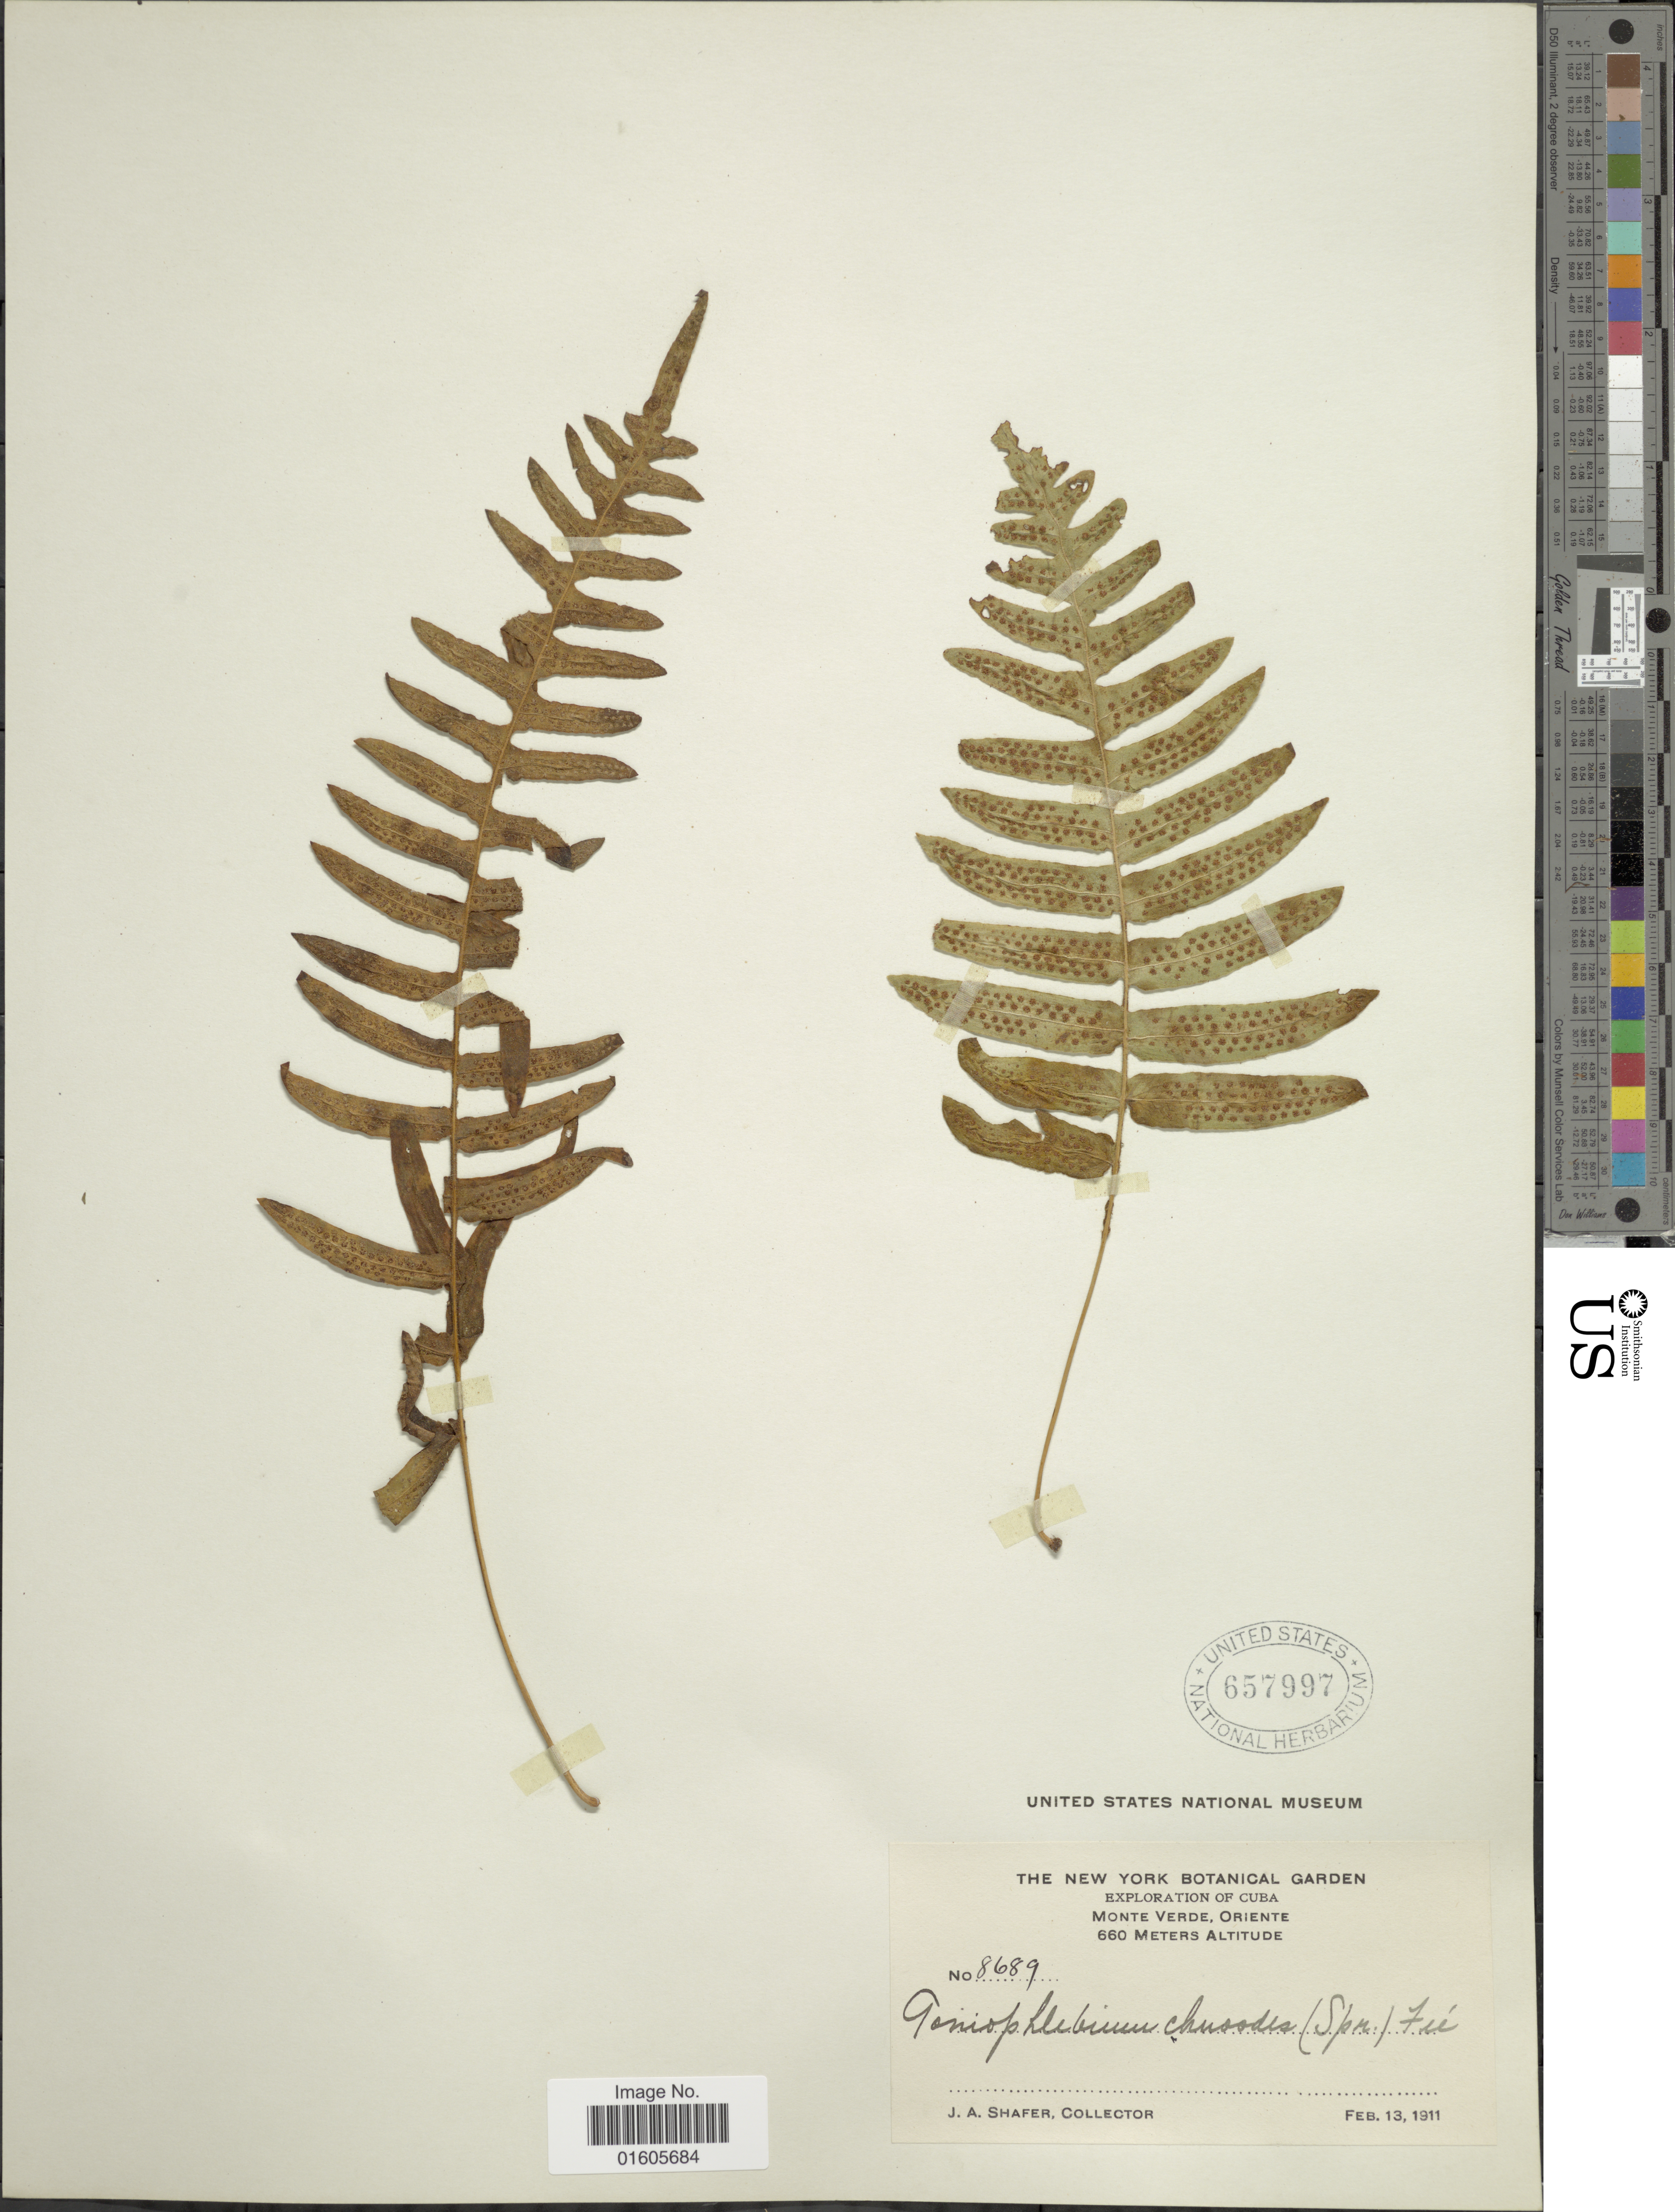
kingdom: Plantae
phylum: Tracheophyta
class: Polypodiopsida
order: Polypodiales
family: Polypodiaceae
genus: Serpocaulon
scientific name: Serpocaulon dissimile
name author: (L.) A.R. Sm.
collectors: J. A. Shafer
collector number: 8689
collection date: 1911-02-13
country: Cuba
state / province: Oriente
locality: Monte Verde, Oriente.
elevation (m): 660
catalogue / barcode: US 657997